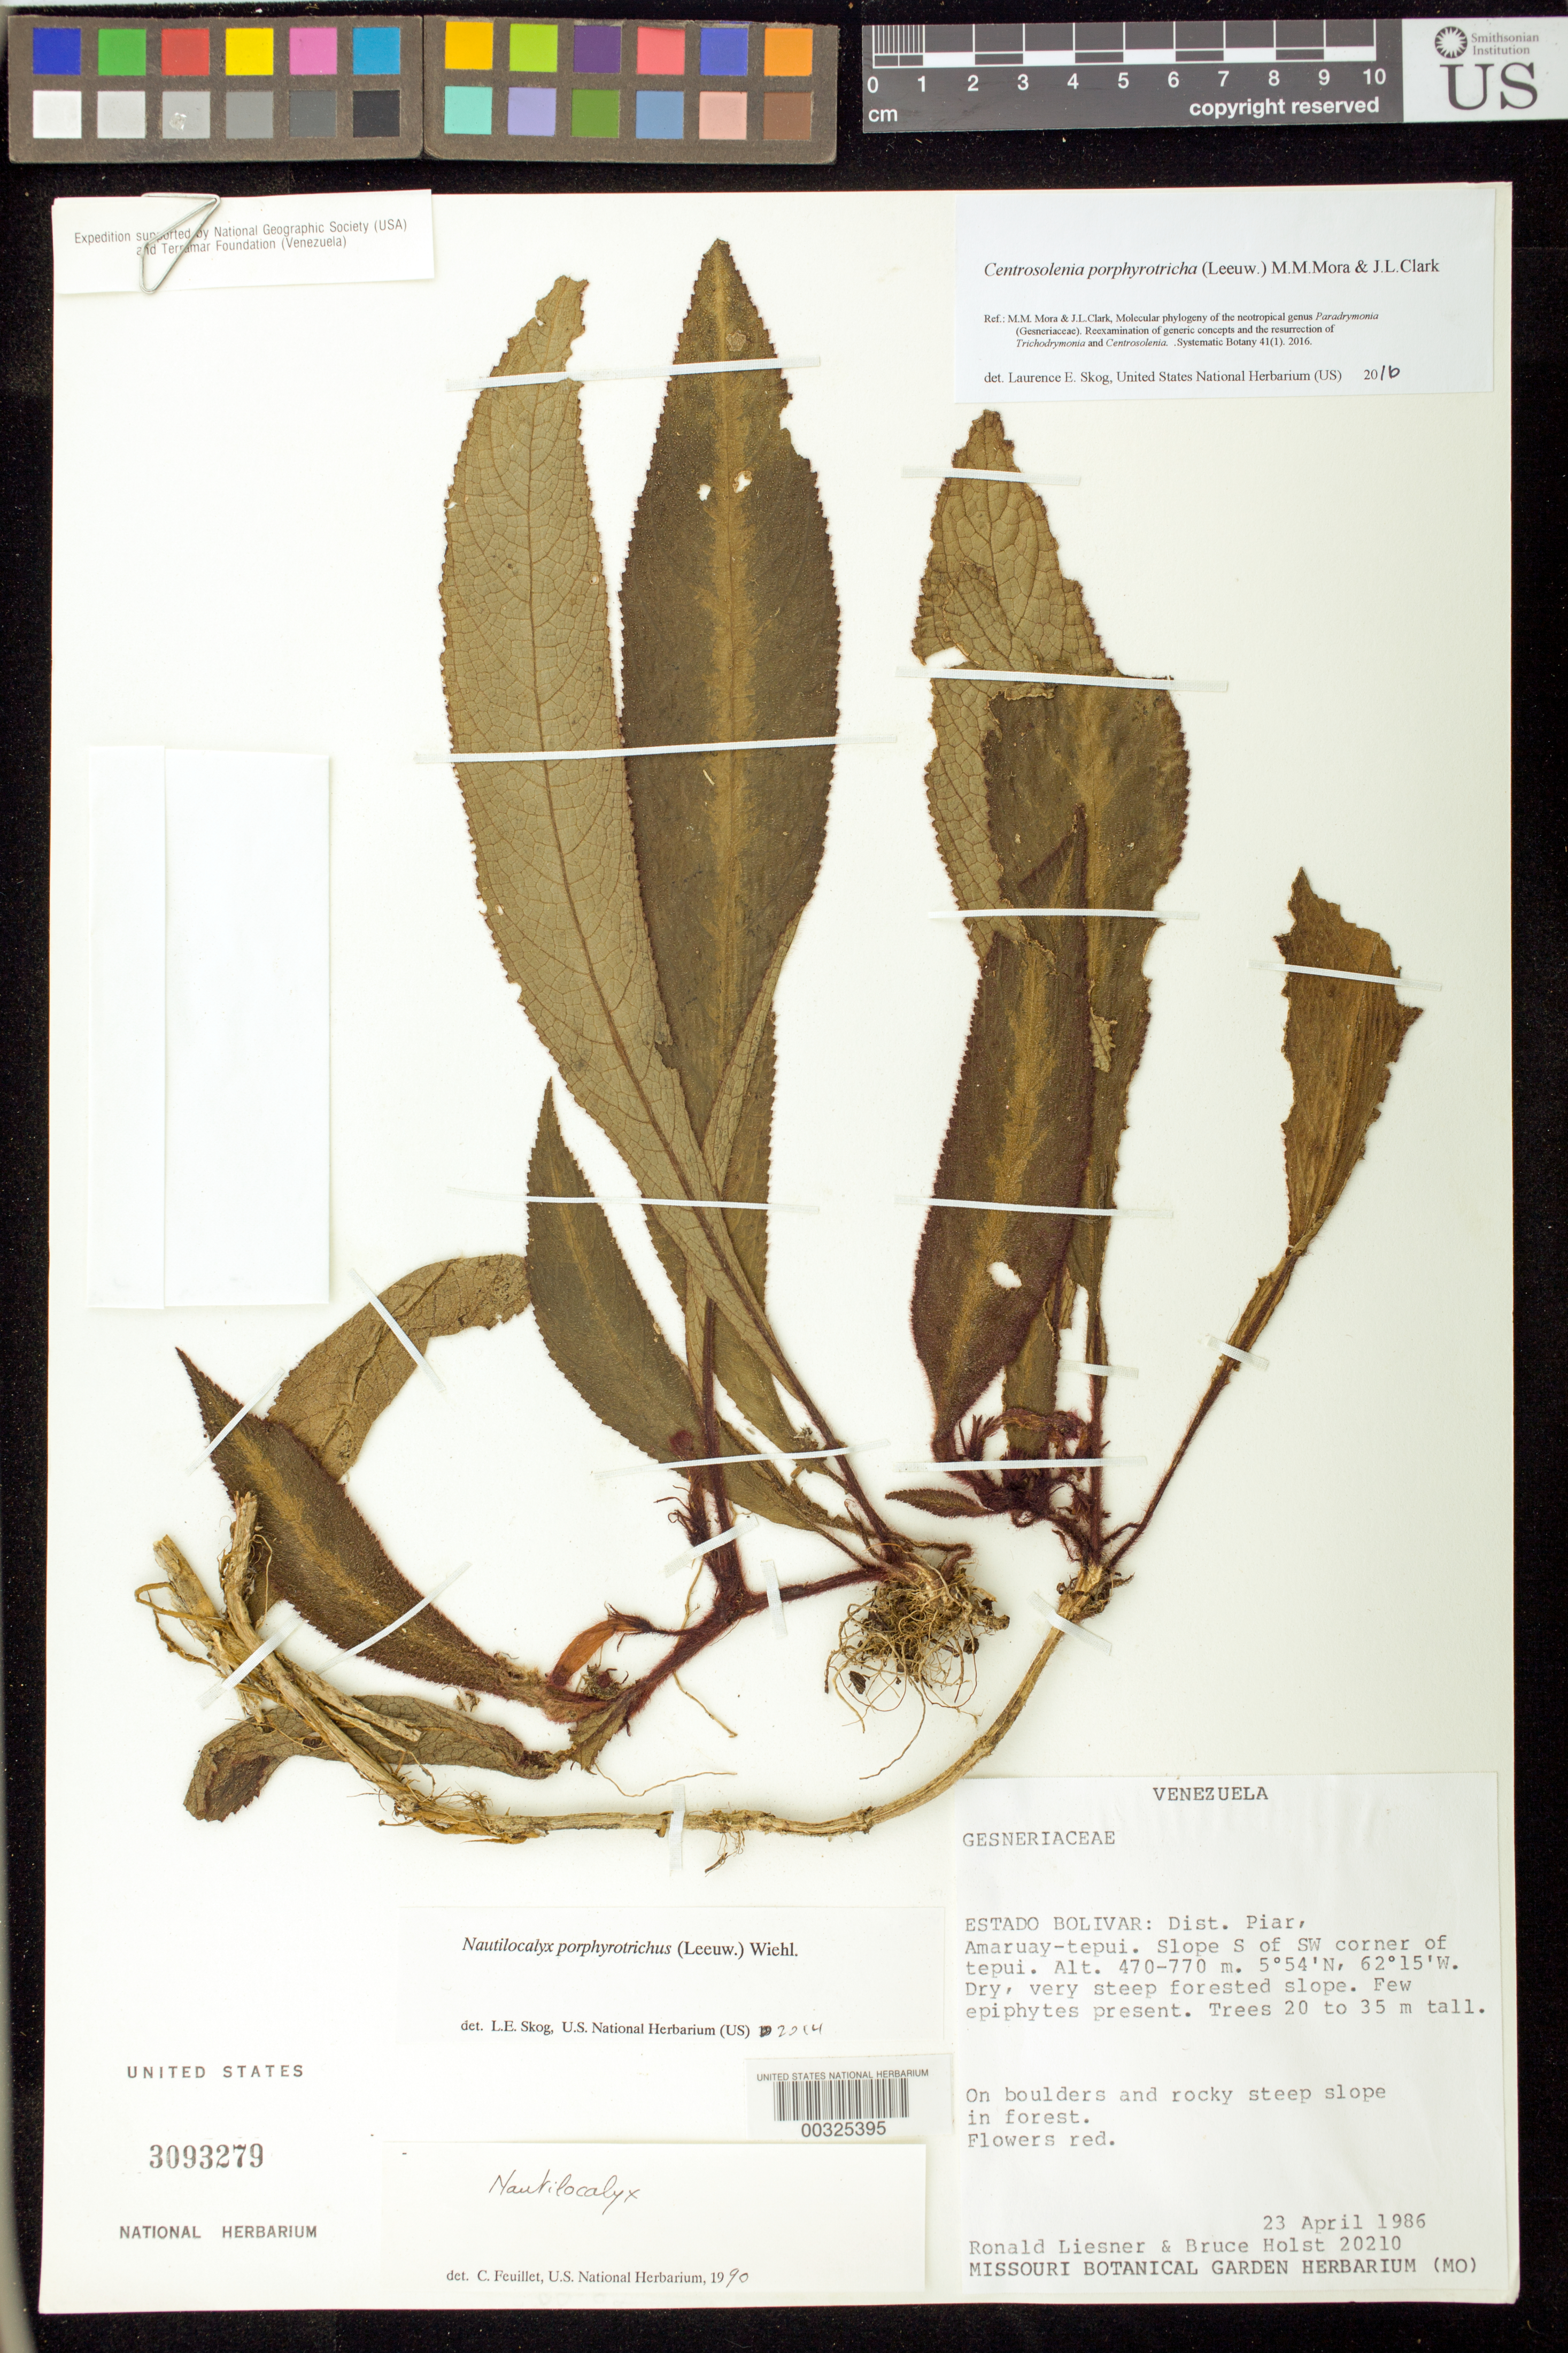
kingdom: Plantae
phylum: Tracheophyta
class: Magnoliopsida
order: Lamiales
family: Gesneriaceae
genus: Centrosolenia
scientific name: Centrosolenia porphyrotricha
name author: (Leeuw.) M.M. Mora & J.L. Clark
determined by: Skog, Laurence E.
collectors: R. L. Liesner & B. Holst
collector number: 20210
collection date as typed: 23 Apr 1986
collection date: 1986-04-23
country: Venezuela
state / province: Bolívar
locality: Piar Dist., Amaruay-tepui, slope S of SW corner of tepui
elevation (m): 470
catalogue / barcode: US 3093279